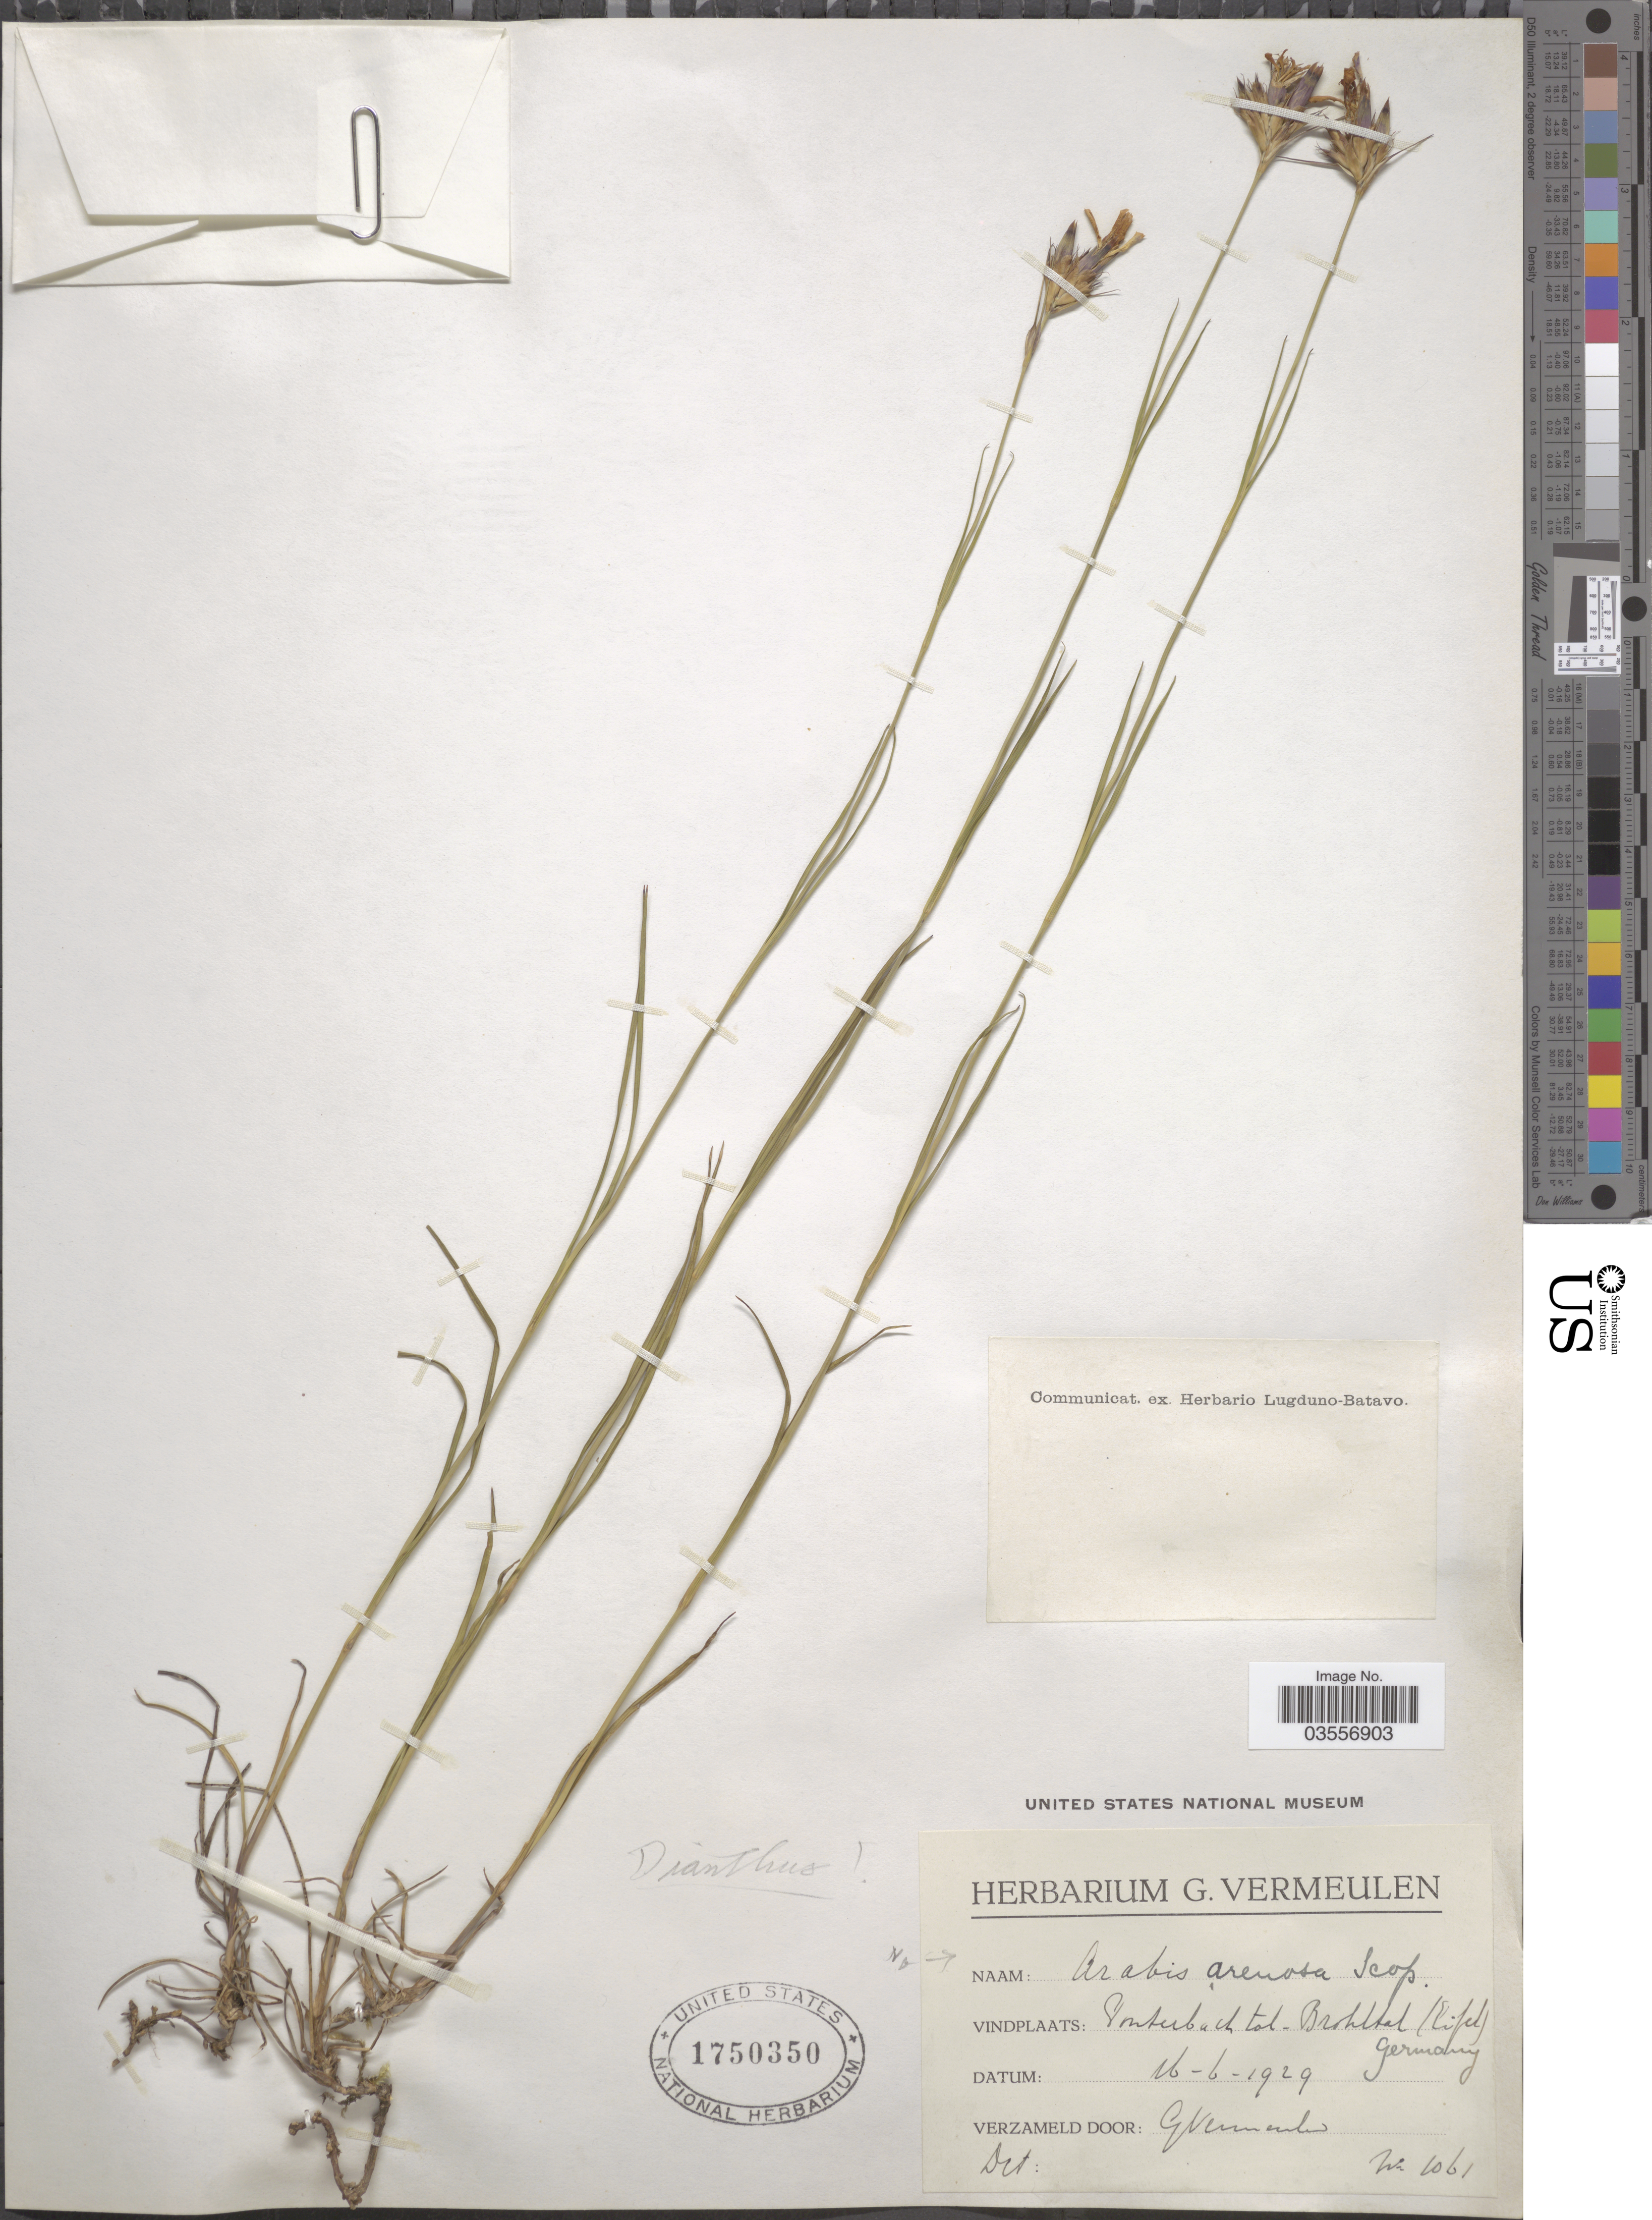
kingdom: Plantae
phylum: Tracheophyta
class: Magnoliopsida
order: Caryophyllales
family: Caryophyllaceae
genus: Dianthus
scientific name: Dianthus sp.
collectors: G. Vermeulen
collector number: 1061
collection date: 1929-06-16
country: Germany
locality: Imterbachtal [interpreted]-Brohltal [interpreted] (Eifel [interpreted]).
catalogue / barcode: US 1750350